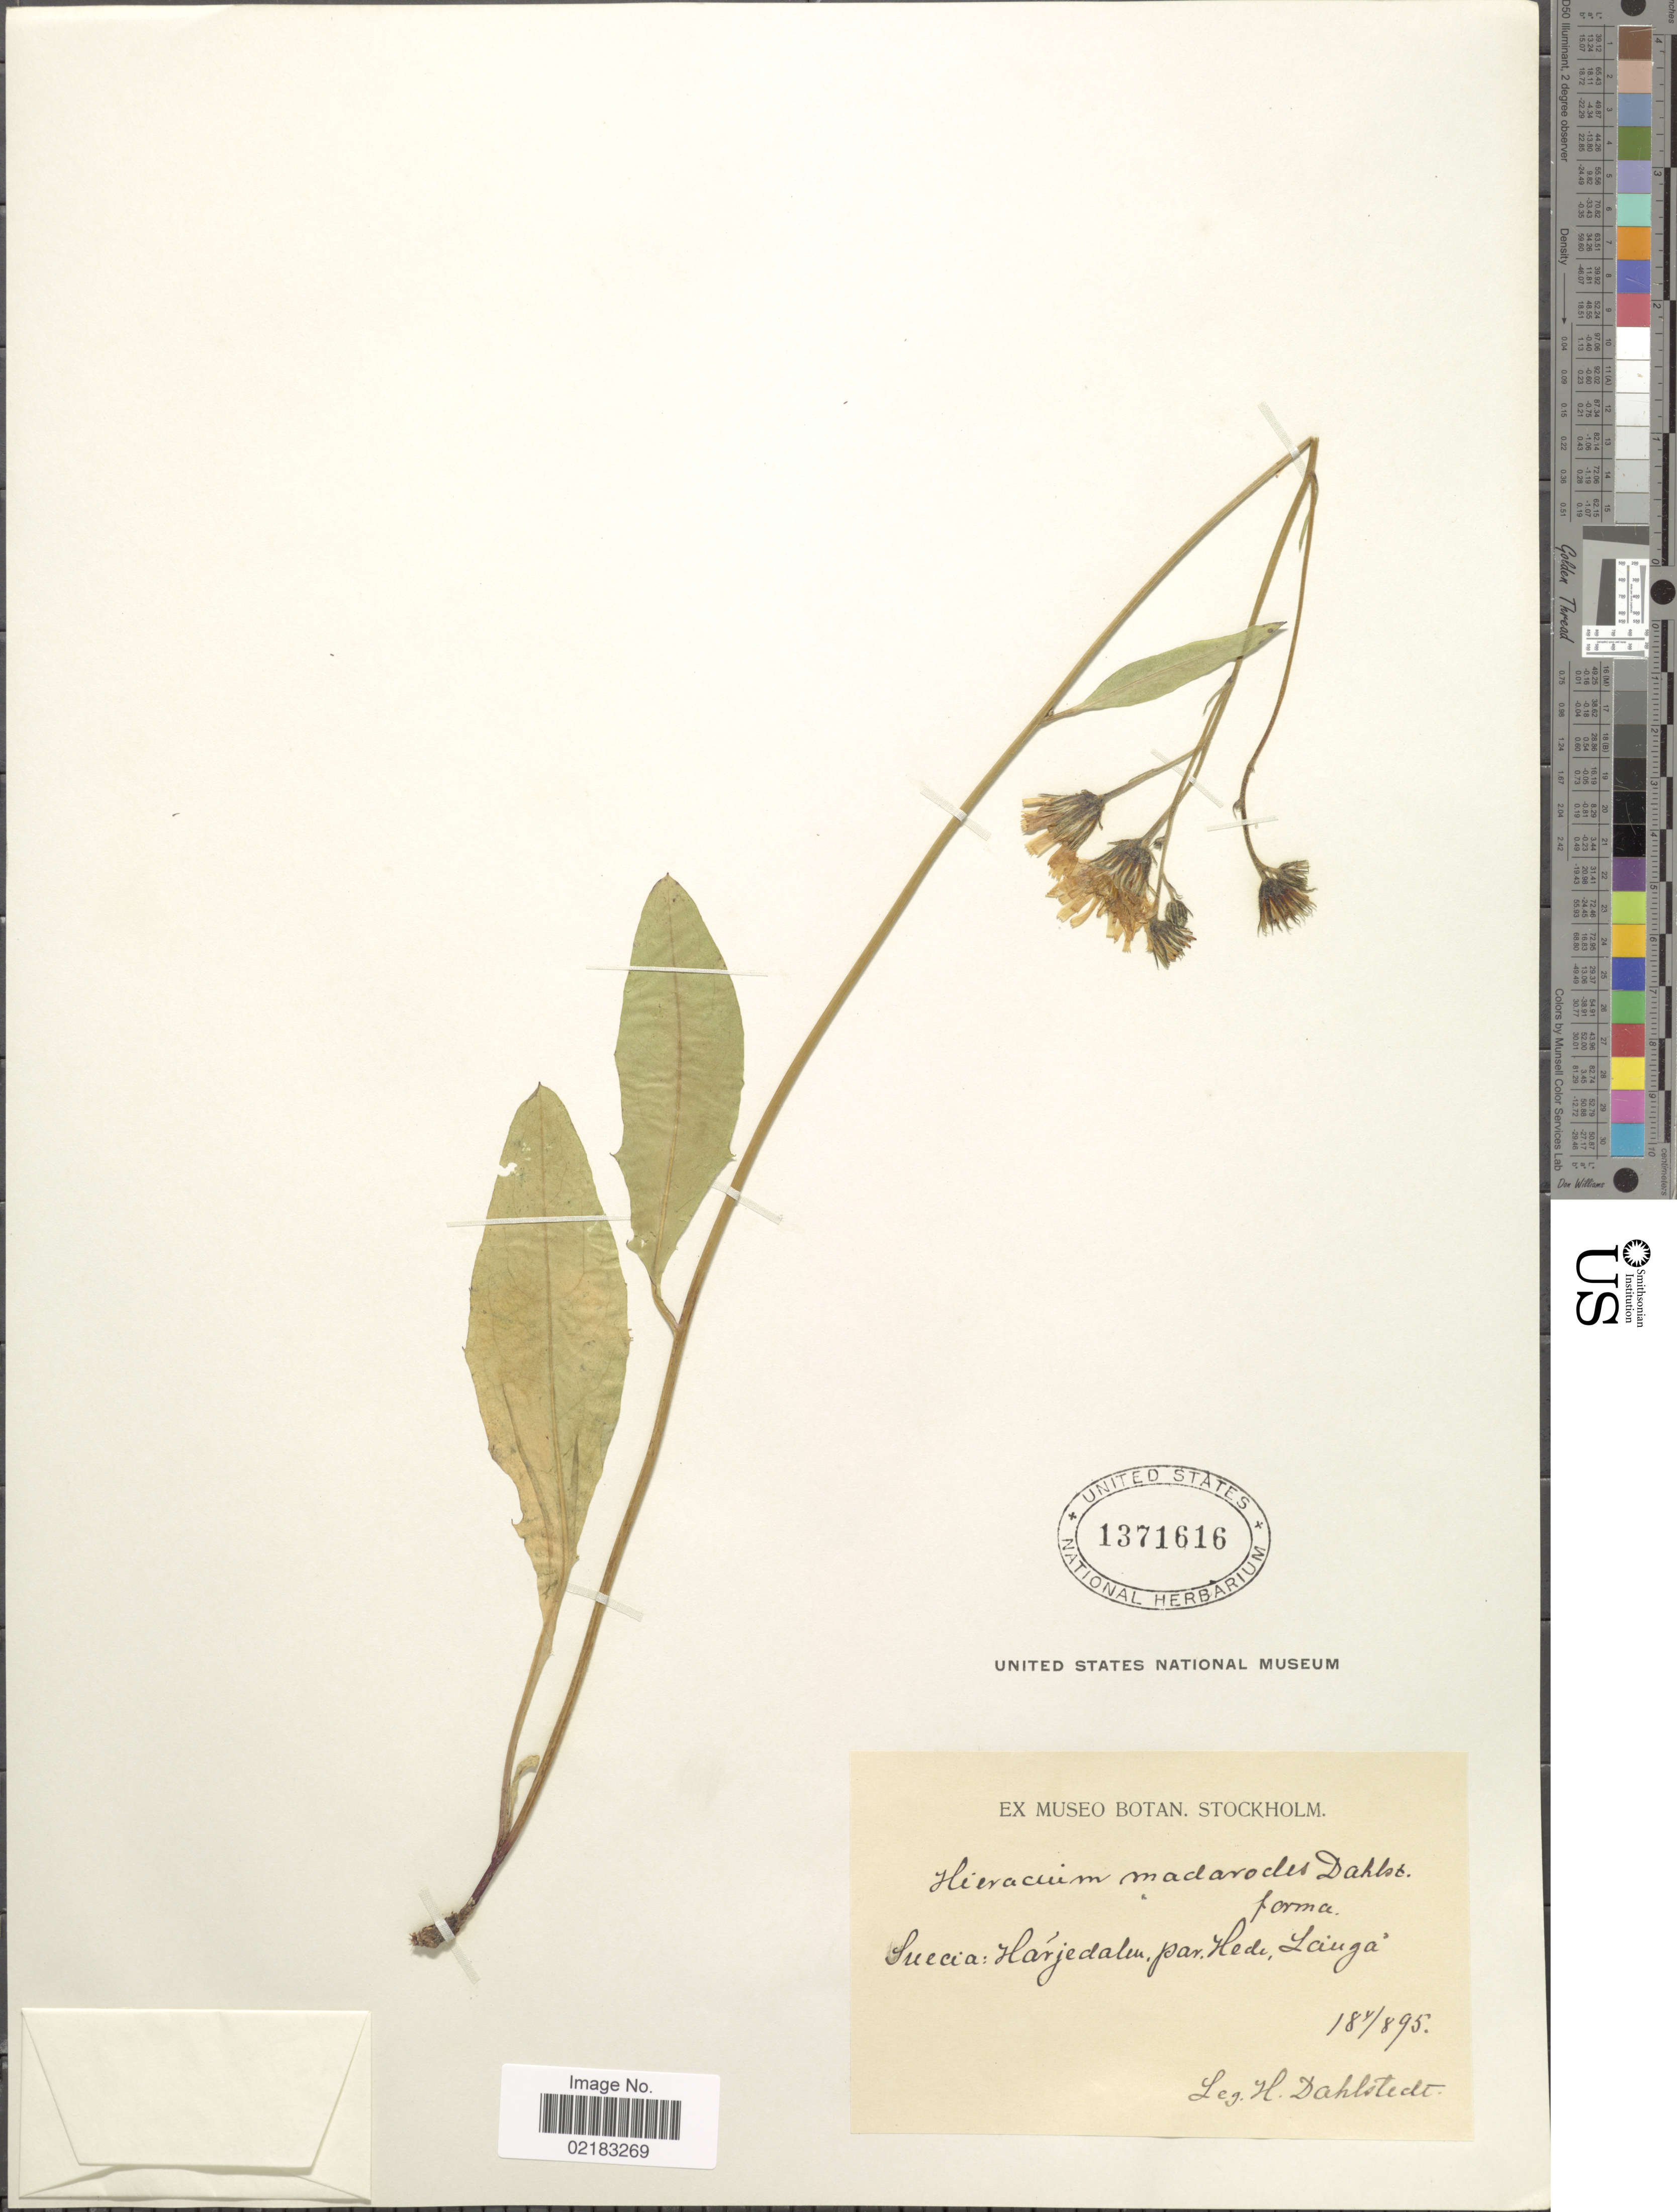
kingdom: Plantae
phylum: Tracheophyta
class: Magnoliopsida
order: Asterales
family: Asteraceae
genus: Hieracium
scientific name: Hieracium madarodes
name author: Dahlst.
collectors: H. G. Dahlstedt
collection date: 1895-08-09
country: Sweden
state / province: Jämtland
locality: Suecia: Harjedalen, par. Hede, Langa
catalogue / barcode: US 1371616